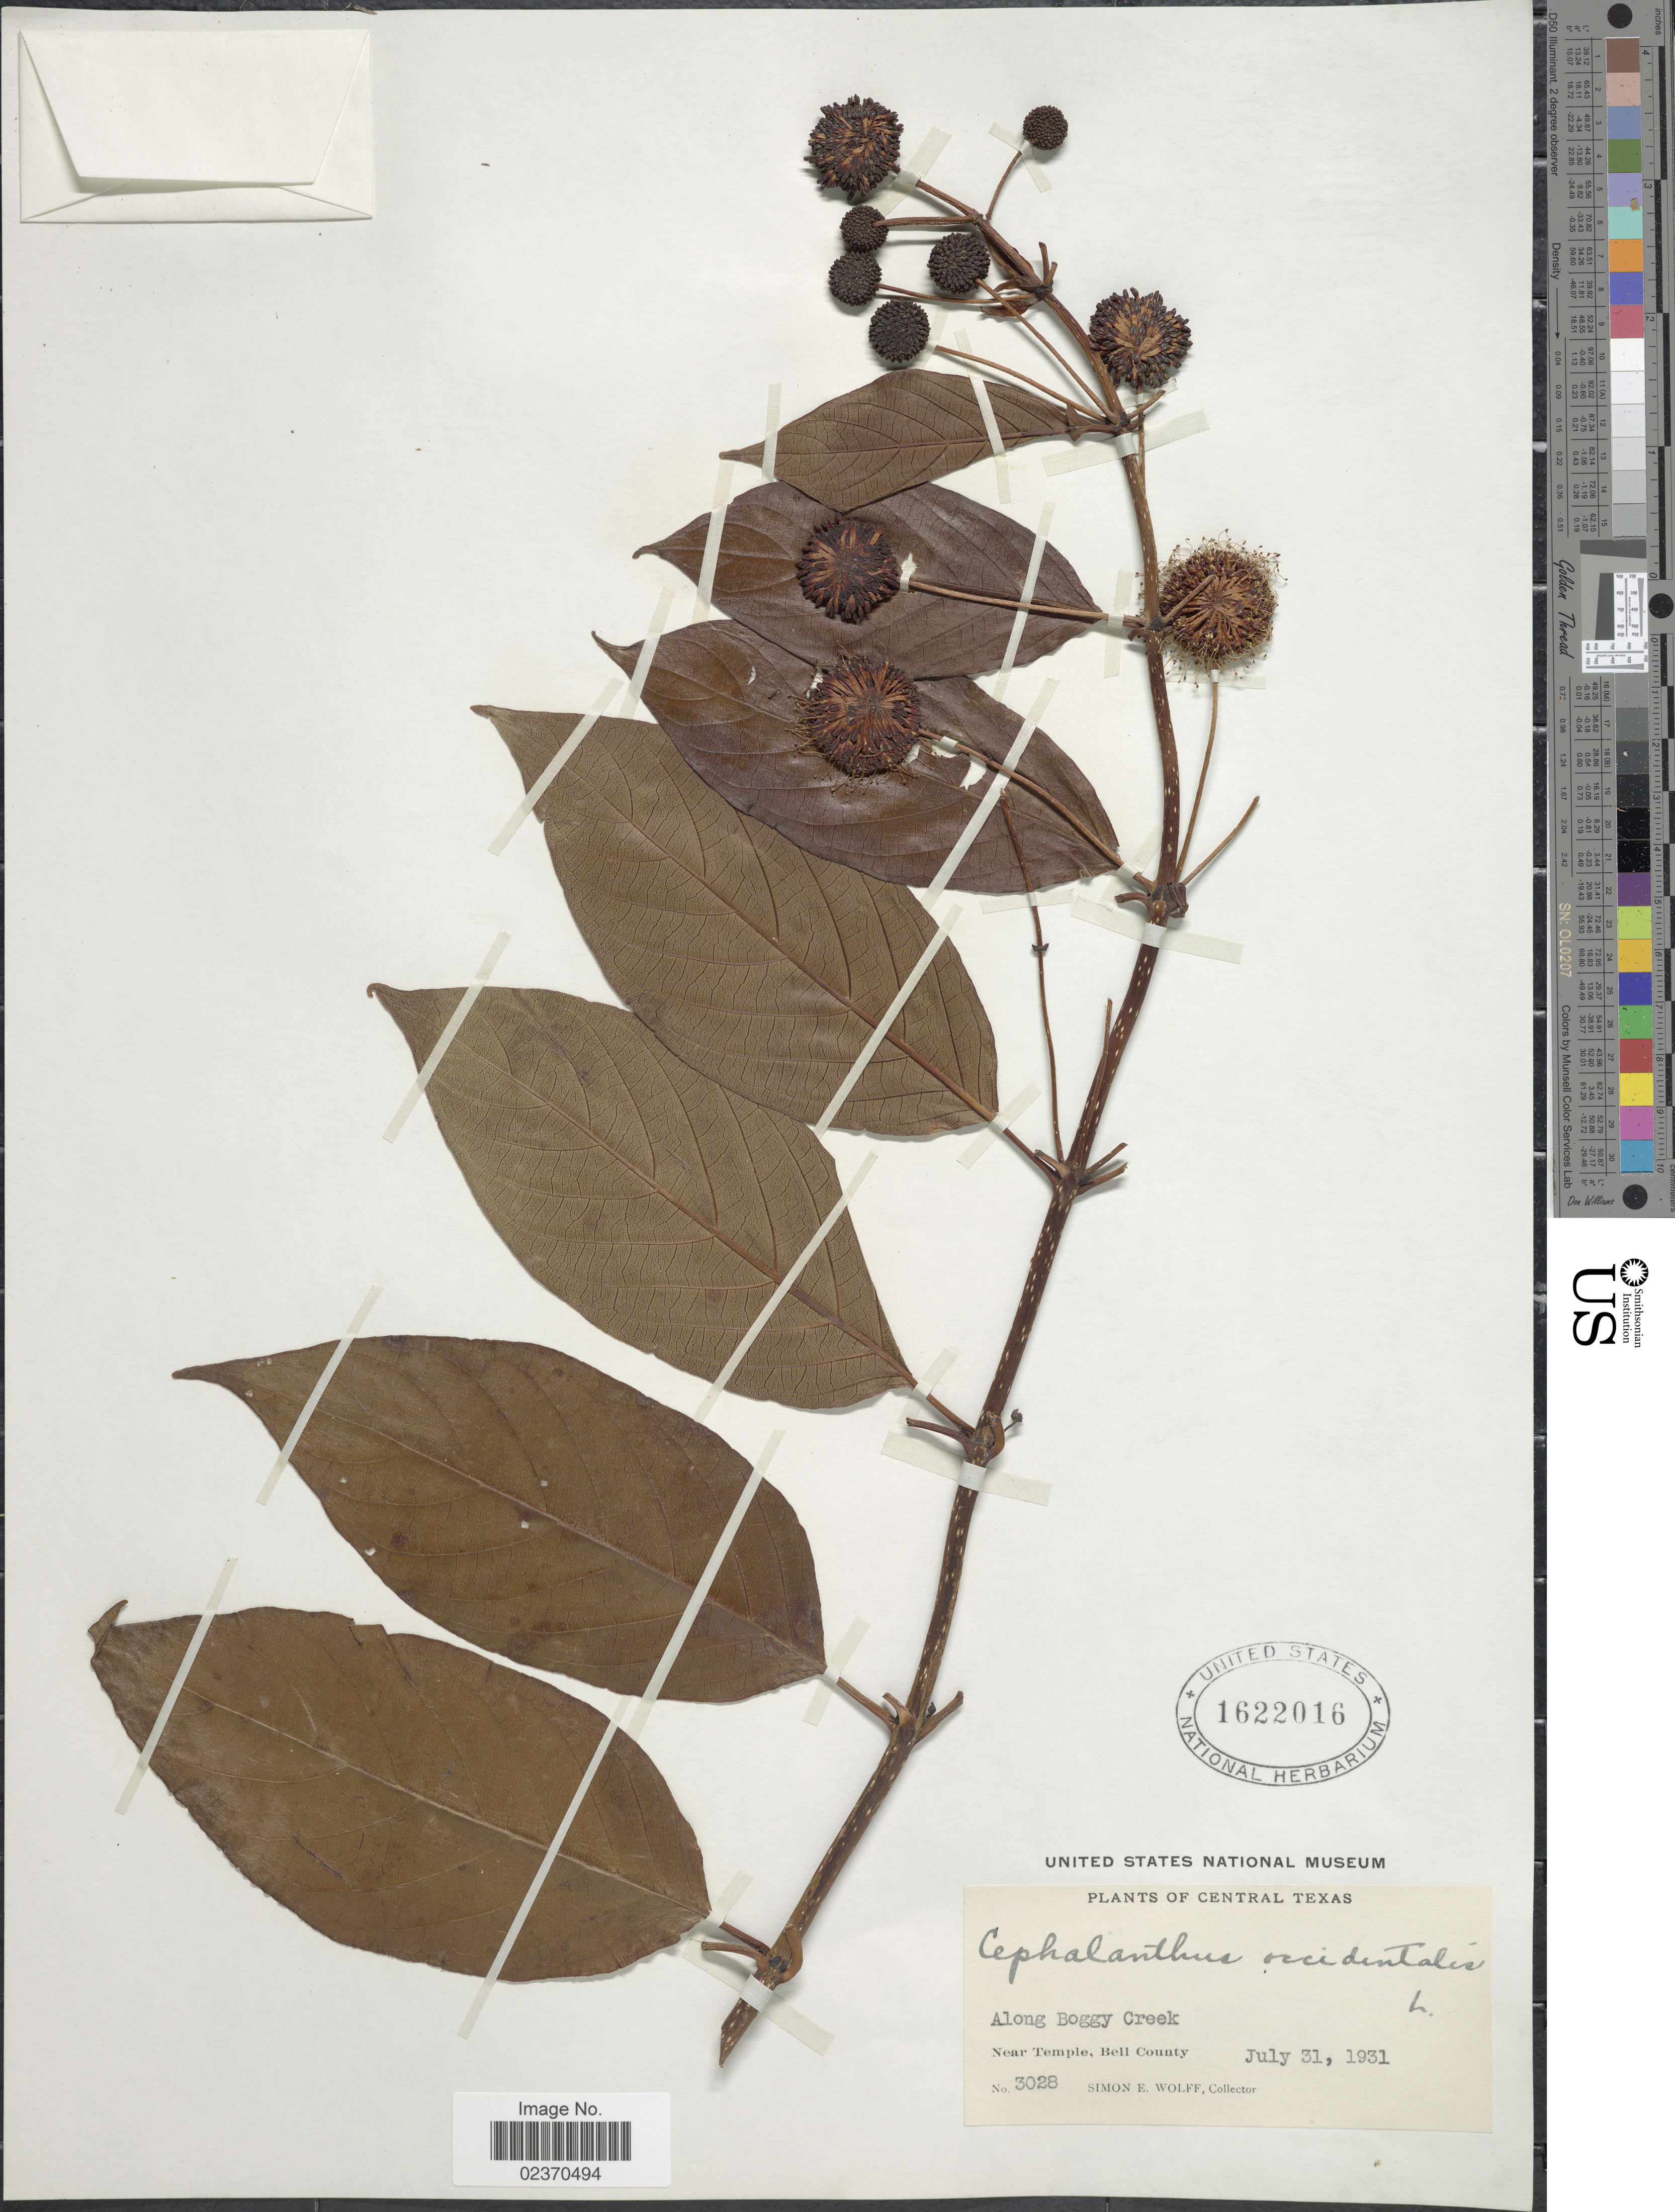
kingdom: Plantae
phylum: Tracheophyta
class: Magnoliopsida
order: Gentianales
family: Rubiaceae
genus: Cephalanthus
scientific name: Cephalanthus occidentalis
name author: L.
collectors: S. E. Wolff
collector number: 3028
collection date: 1931-07-31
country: United States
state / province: Texas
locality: Central Texas, Along Boggy Creek, Near Temple, Bell County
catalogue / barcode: US 1622016